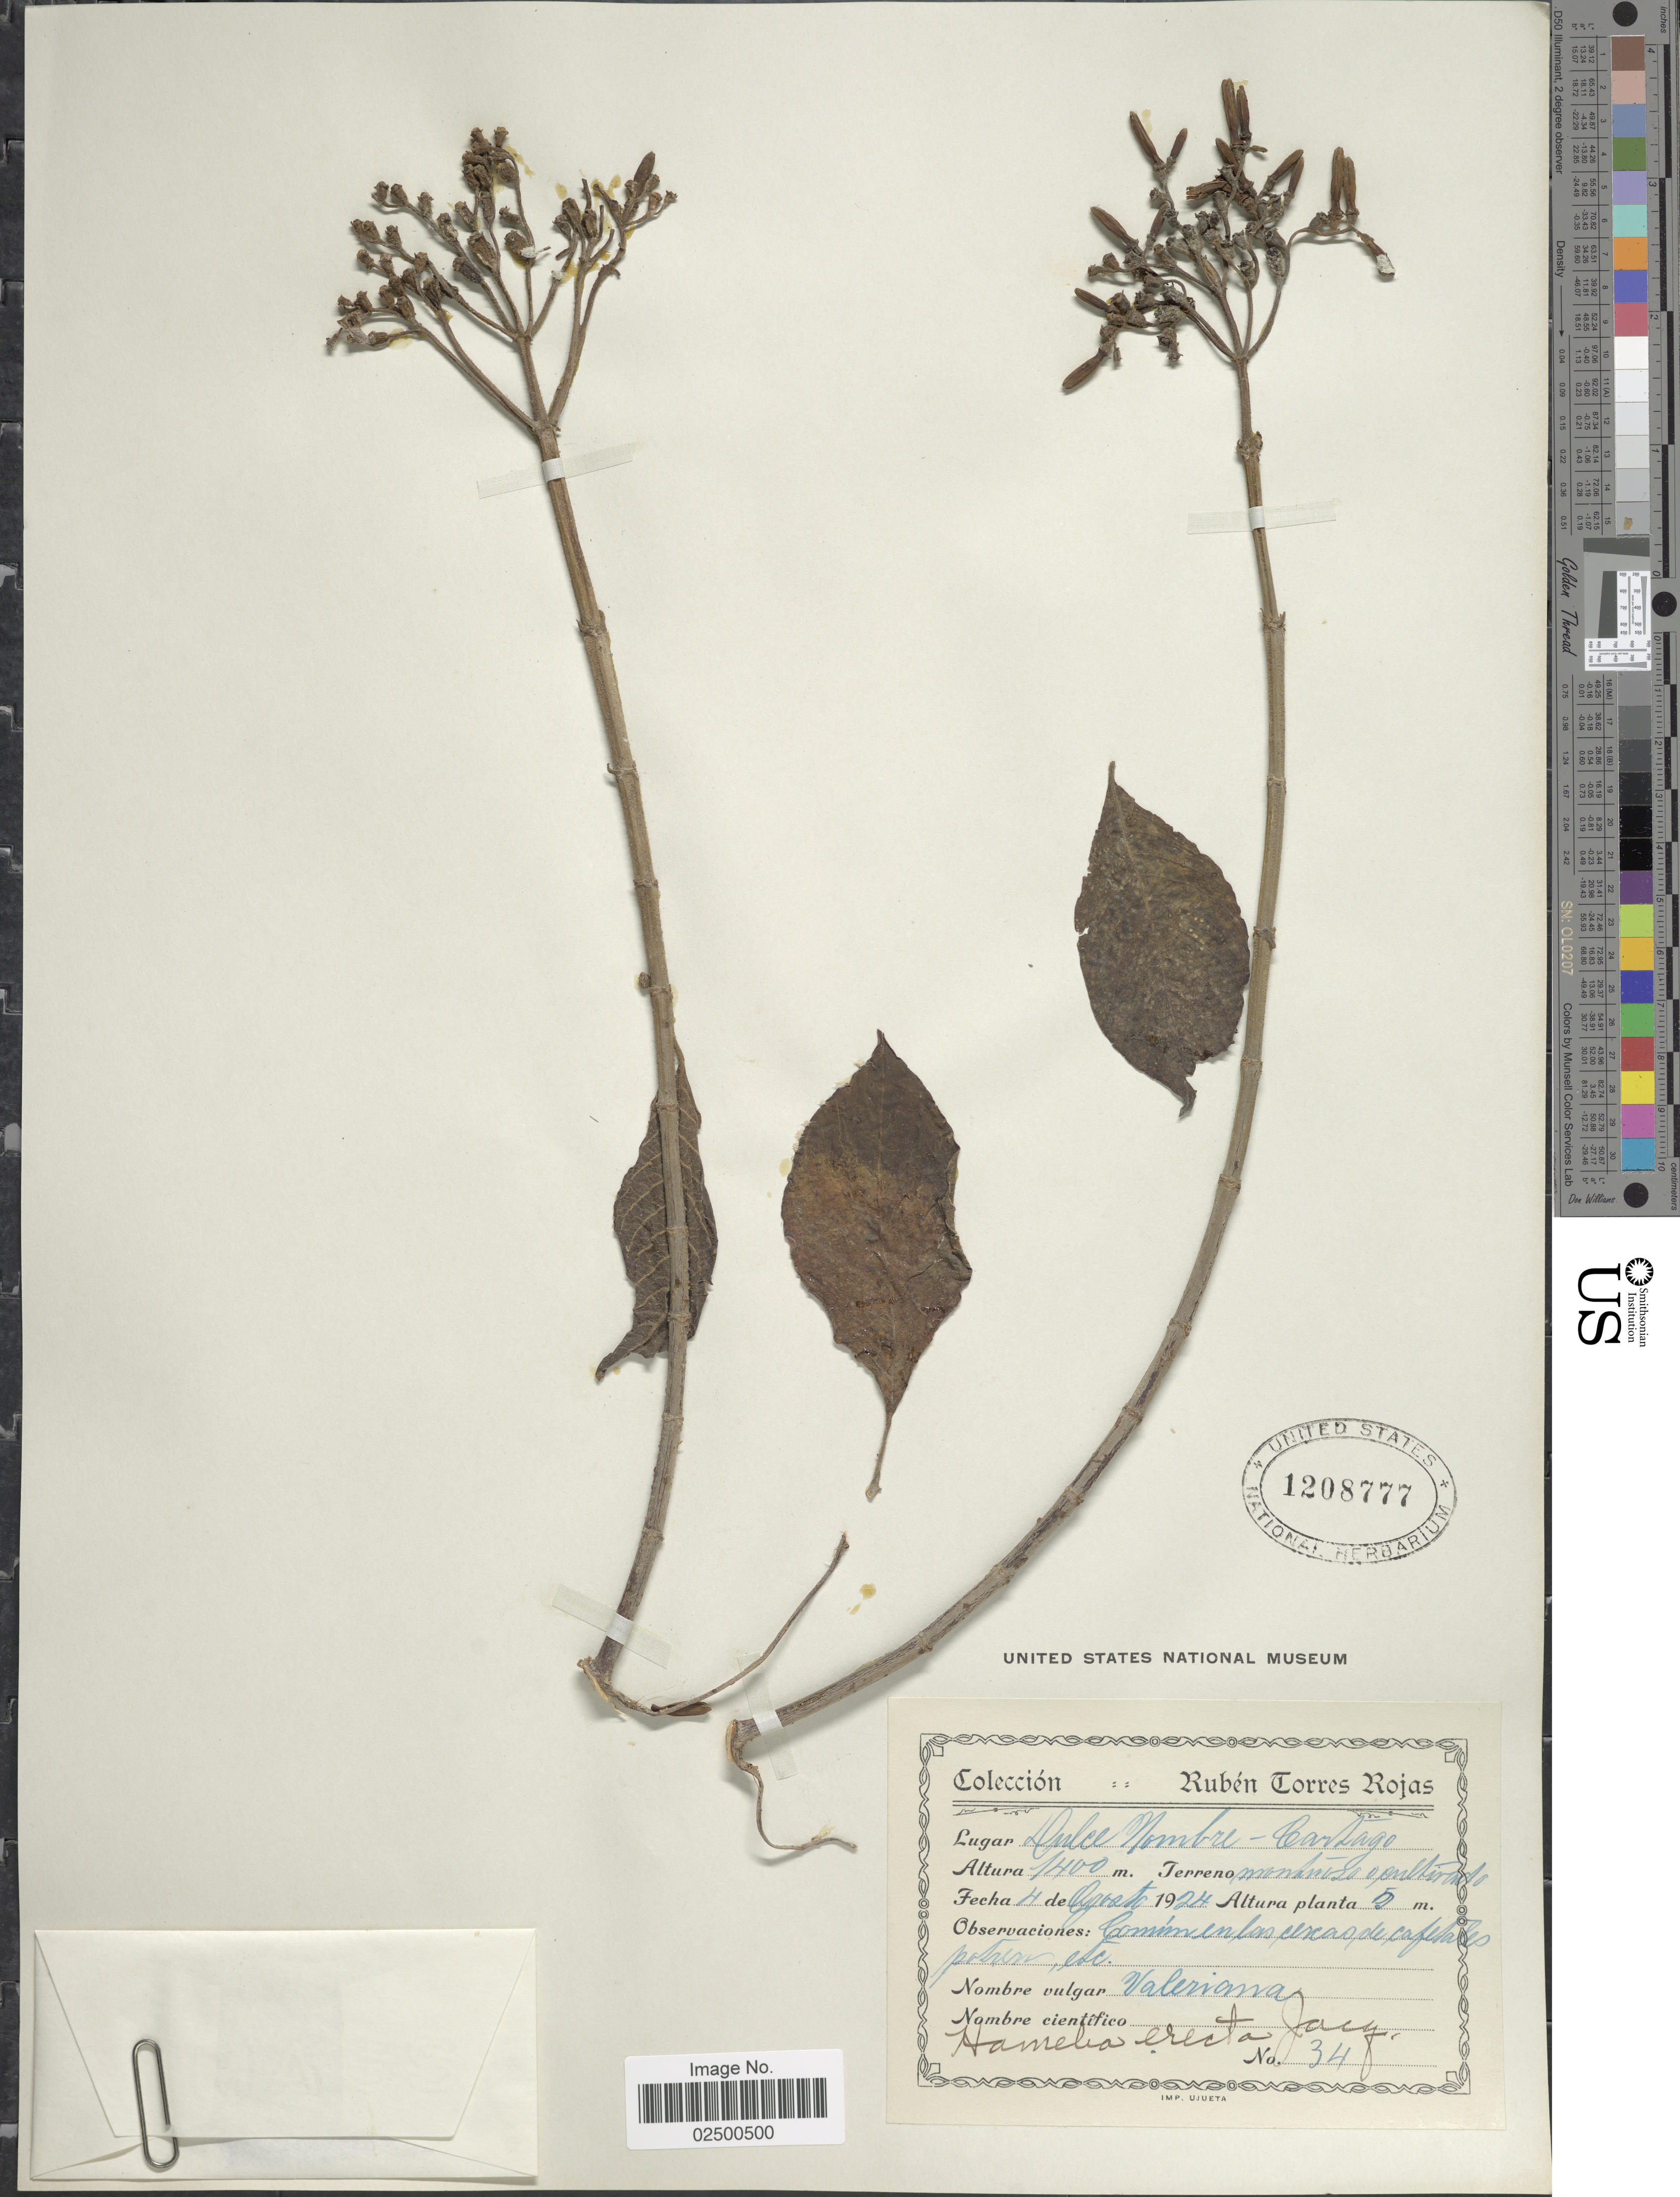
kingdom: Plantae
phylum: Tracheophyta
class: Magnoliopsida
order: Gentianales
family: Rubiaceae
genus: Hamelia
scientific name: Hamelia erecta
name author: Jacq.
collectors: R. Torres Rojas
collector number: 34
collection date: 1924-08-04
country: Costa Rica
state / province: Cartago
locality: Dulce Nombre, Cartago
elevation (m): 5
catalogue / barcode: US 1208777